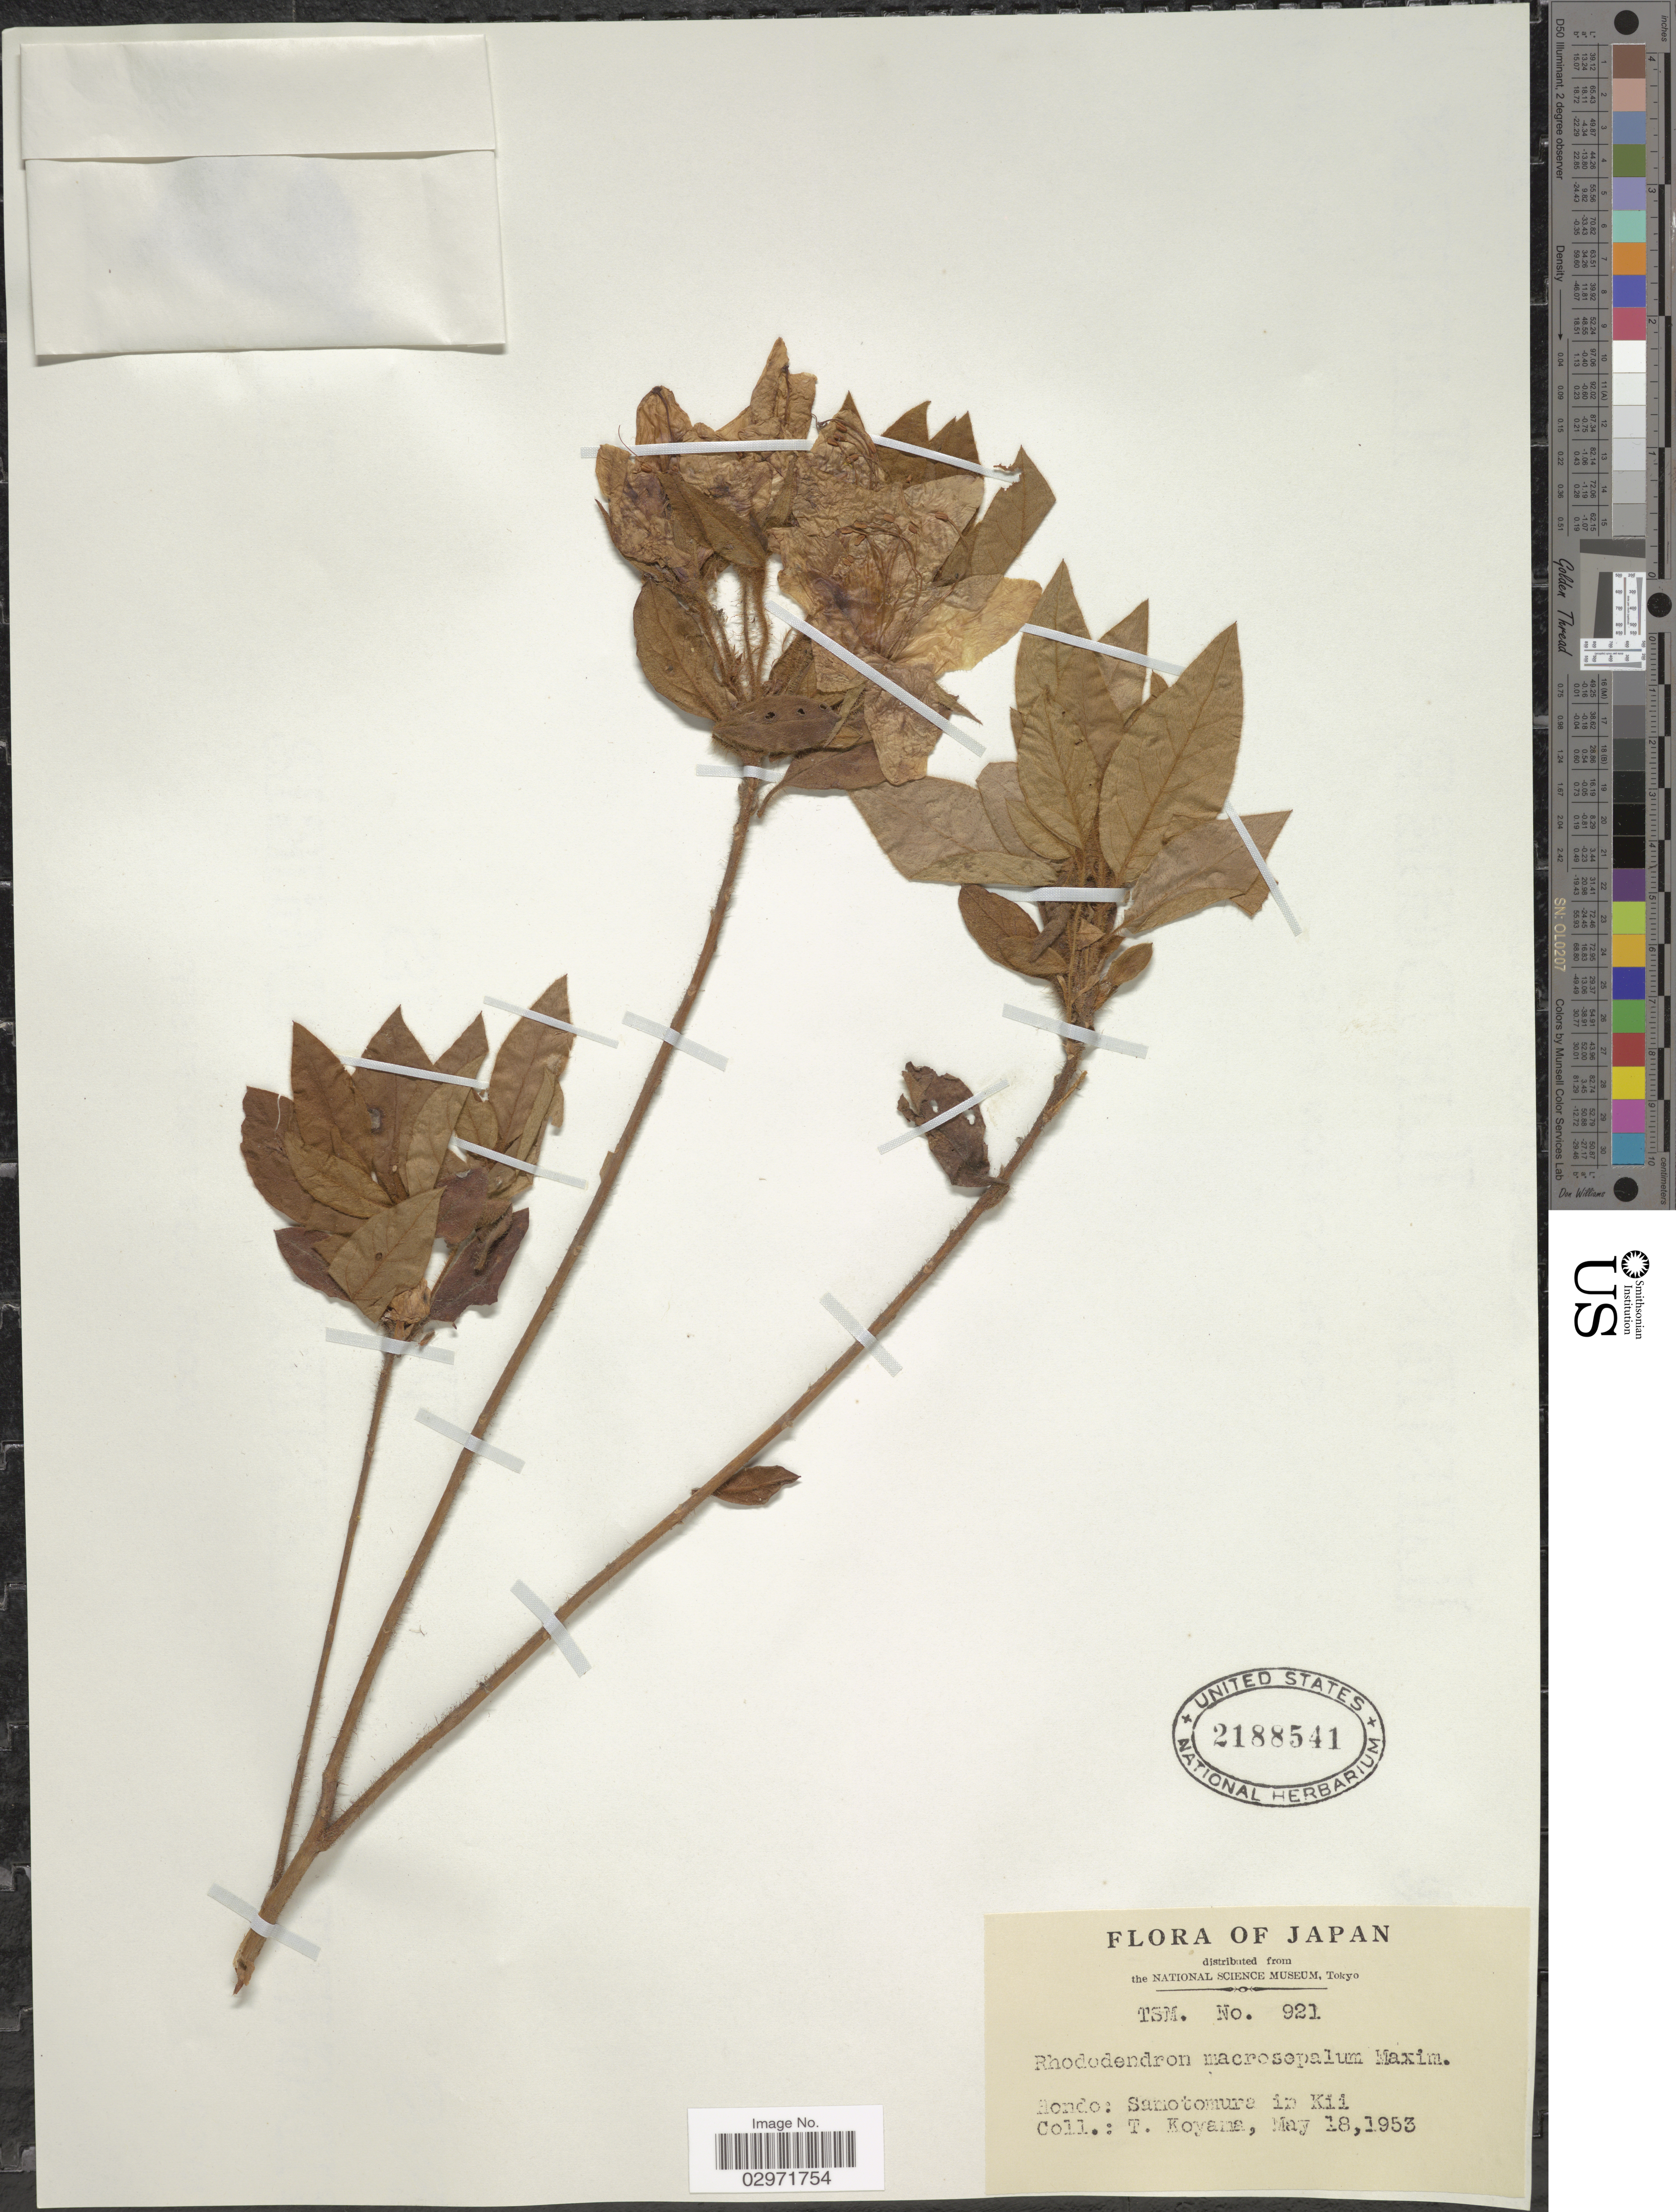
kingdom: Plantae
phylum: Tracheophyta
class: Magnoliopsida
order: Ericales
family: Ericaceae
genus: Rhododendron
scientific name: Rhododendron macrosepalum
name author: Maxim.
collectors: T. Koyama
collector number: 921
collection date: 1953-05-18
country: Japan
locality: Hondo: Samotomure in Kii.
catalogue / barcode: US 2188541